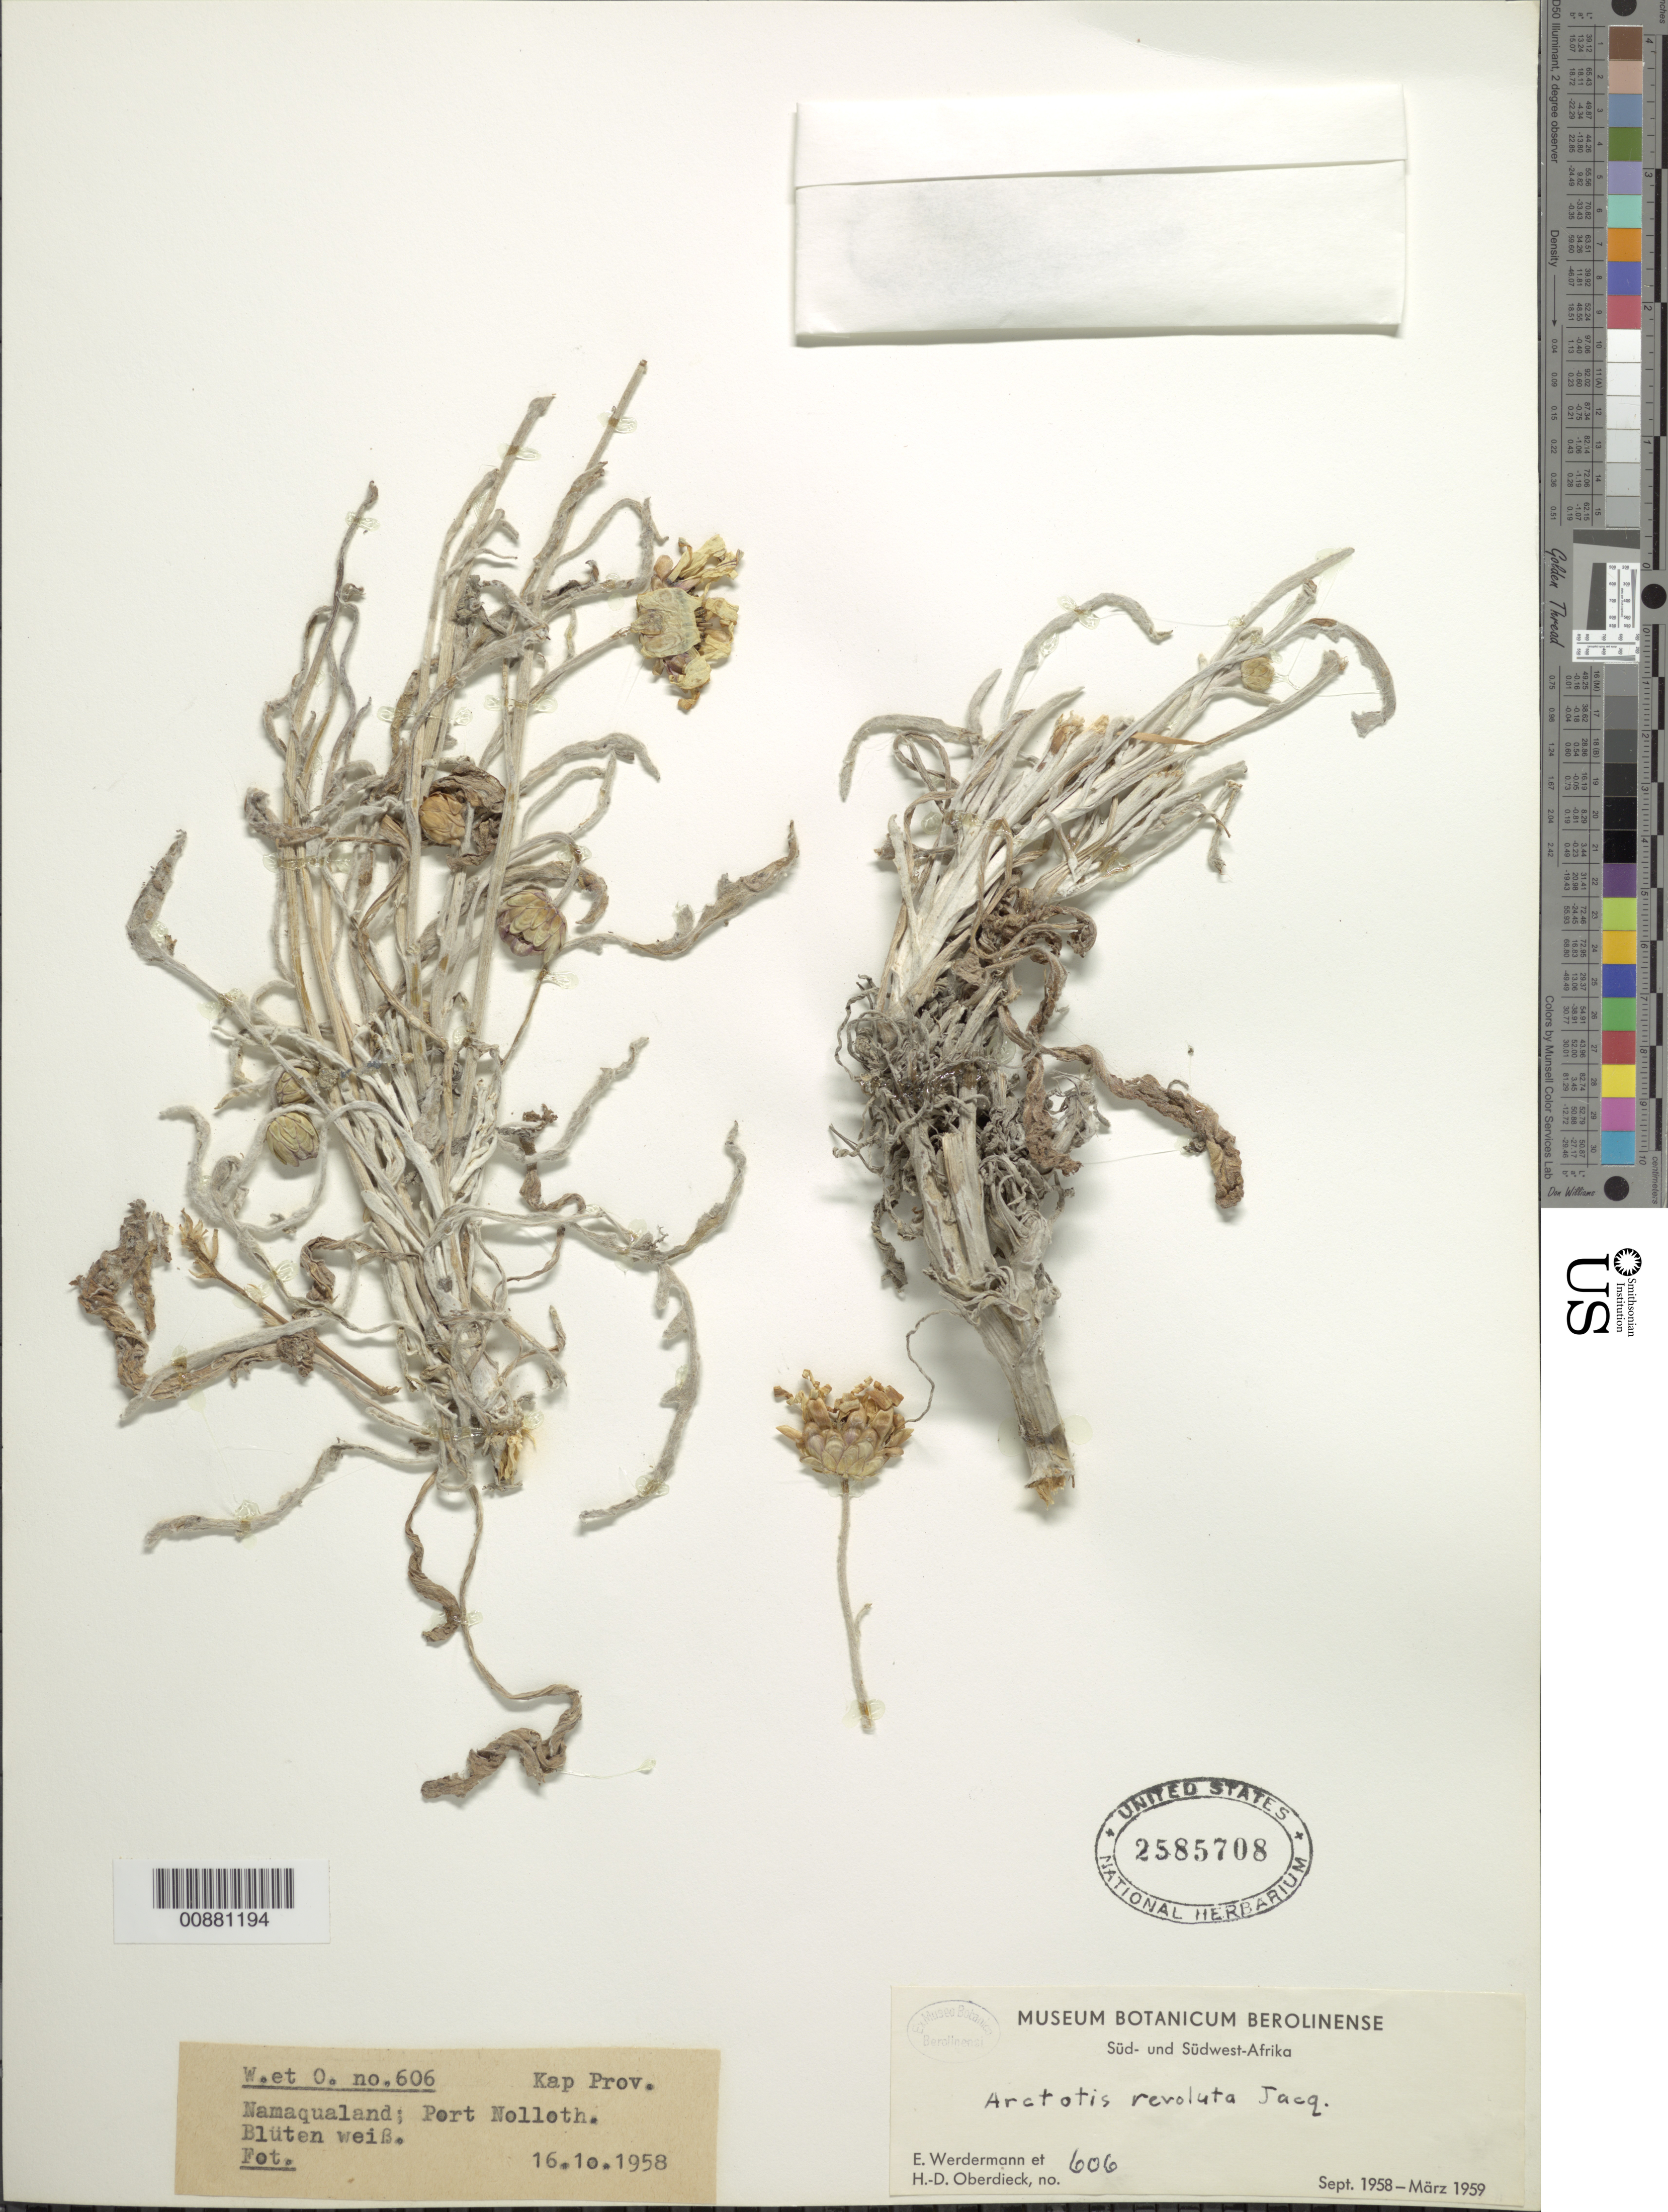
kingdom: Plantae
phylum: Tracheophyta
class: Magnoliopsida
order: Asterales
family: Asteraceae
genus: Arctotis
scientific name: Arctotis revoluta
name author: Jacq.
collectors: E. Werdermann & H. Oberdieck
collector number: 606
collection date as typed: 16 October 1958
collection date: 1958-10-16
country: South Africa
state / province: Northern Cape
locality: Namaqualand; Port Nolloth; Bluten weiB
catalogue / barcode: US 2585708